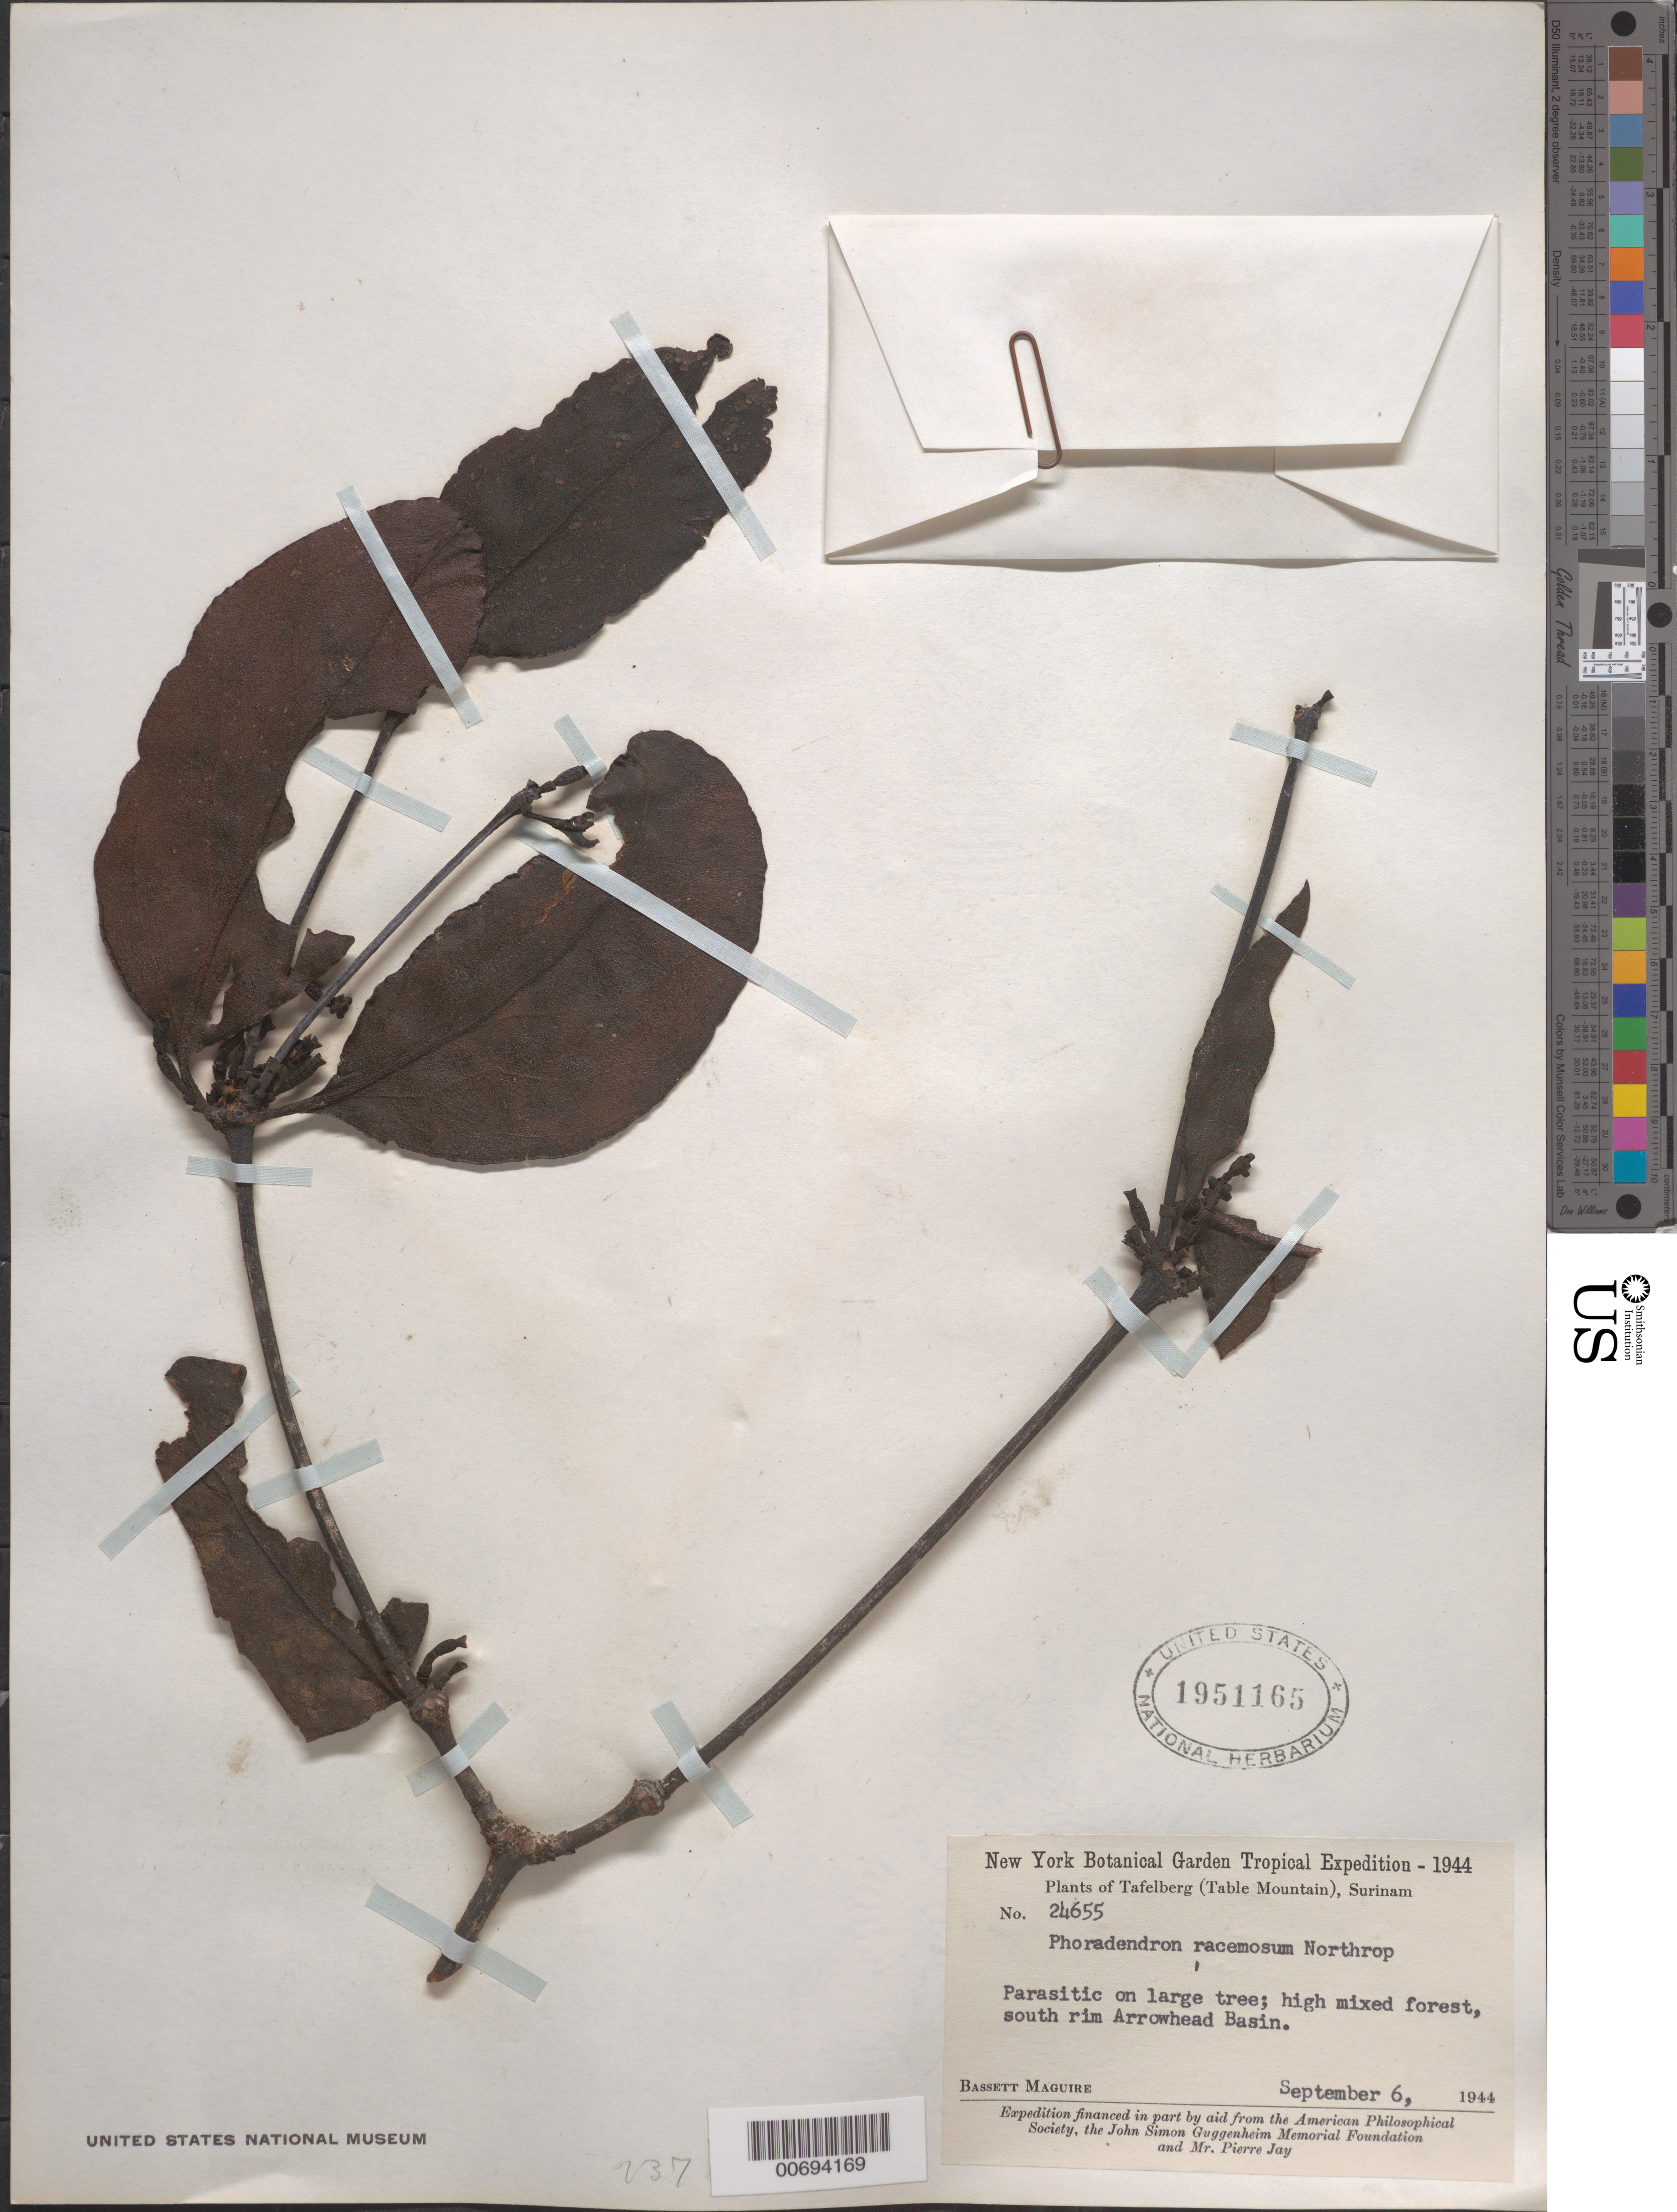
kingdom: Plantae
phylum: Tracheophyta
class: Magnoliopsida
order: Santalales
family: Viscaceae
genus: Phoradendron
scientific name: Phoradendron racemosum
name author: (Aubl.) Krug & Urb.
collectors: B. Maguire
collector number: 24655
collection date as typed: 6-Sep-44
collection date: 1944-09-06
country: Suriname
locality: Tafelberg (Table Mountain), Arrowhead Basin, south rim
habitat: On large tree, high mixed forest.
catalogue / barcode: US 1951165